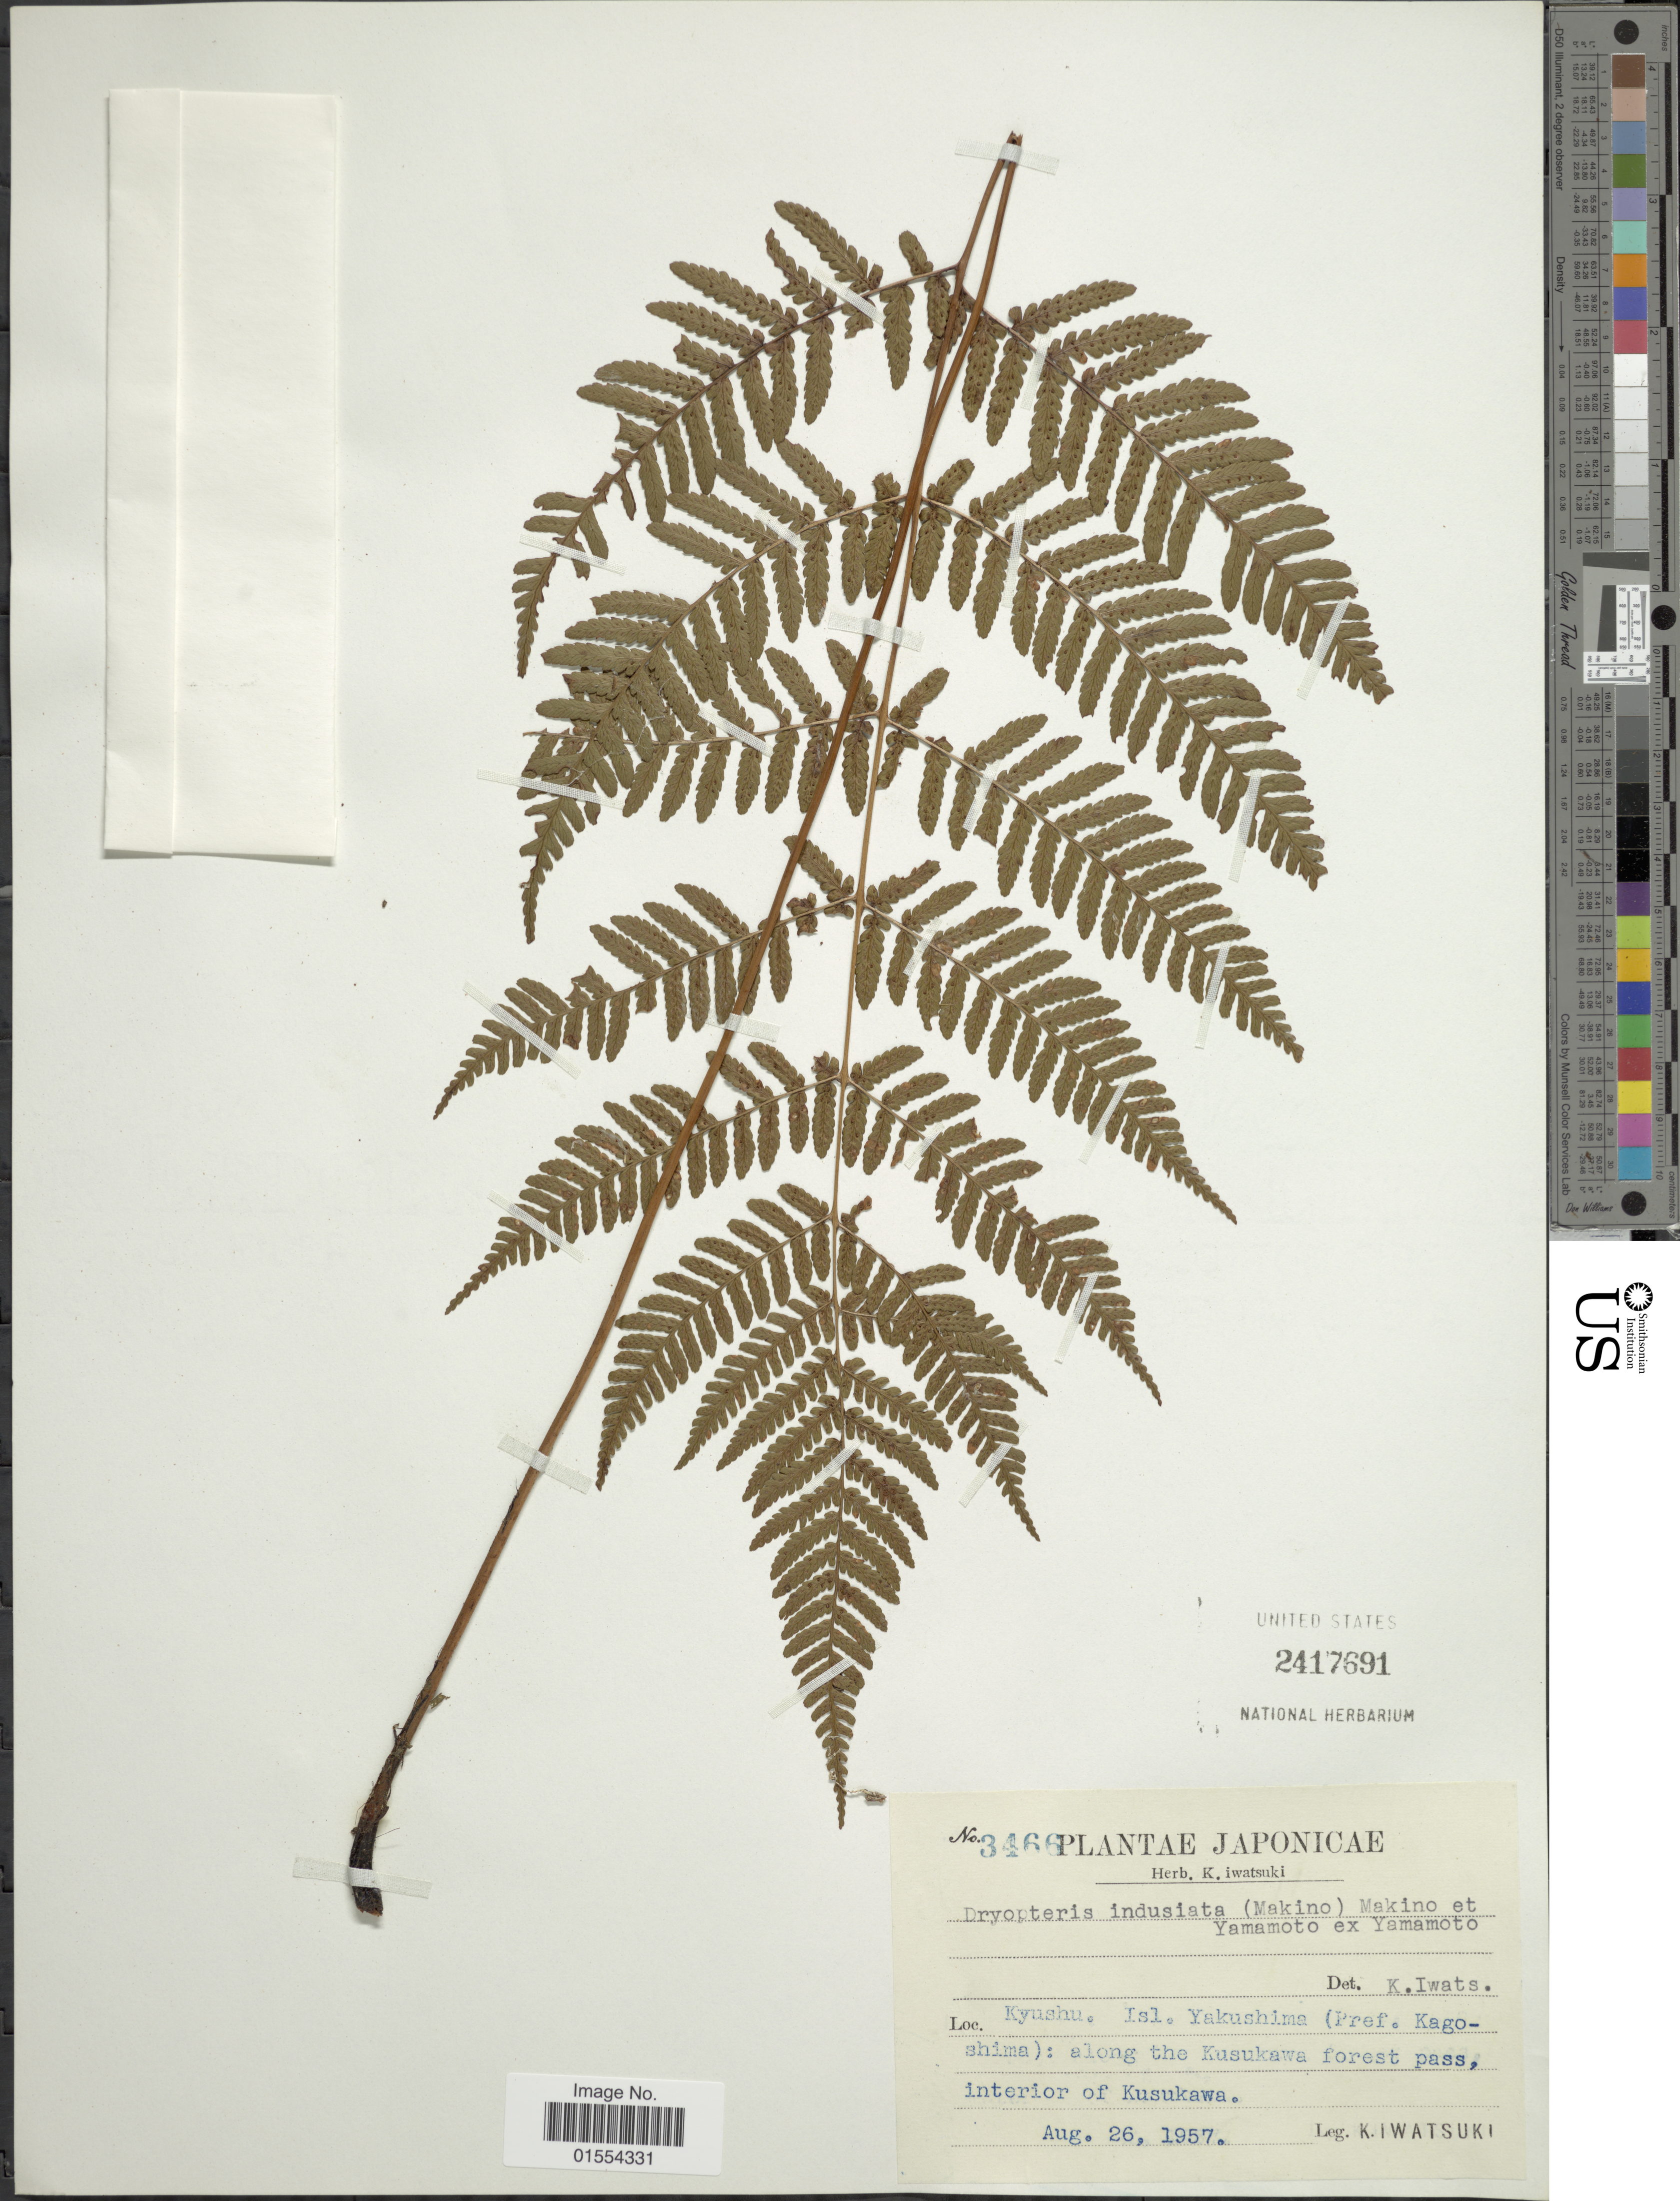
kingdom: Plantae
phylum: Tracheophyta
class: Polypodiopsida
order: Polypodiales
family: Dryopteridaceae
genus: Dryopteris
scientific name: Dryopteris indusiata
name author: (Makino) Makino & Yamam.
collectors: K. Iwatsuki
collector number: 3466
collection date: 1957-08-26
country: Japan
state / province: Kagosima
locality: Japonicae. Kyusyu. Isl. Yakushima (Pref. Kagoshima): along the Kusukawa forest pass, interior of Kusukawa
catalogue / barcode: US 2417691